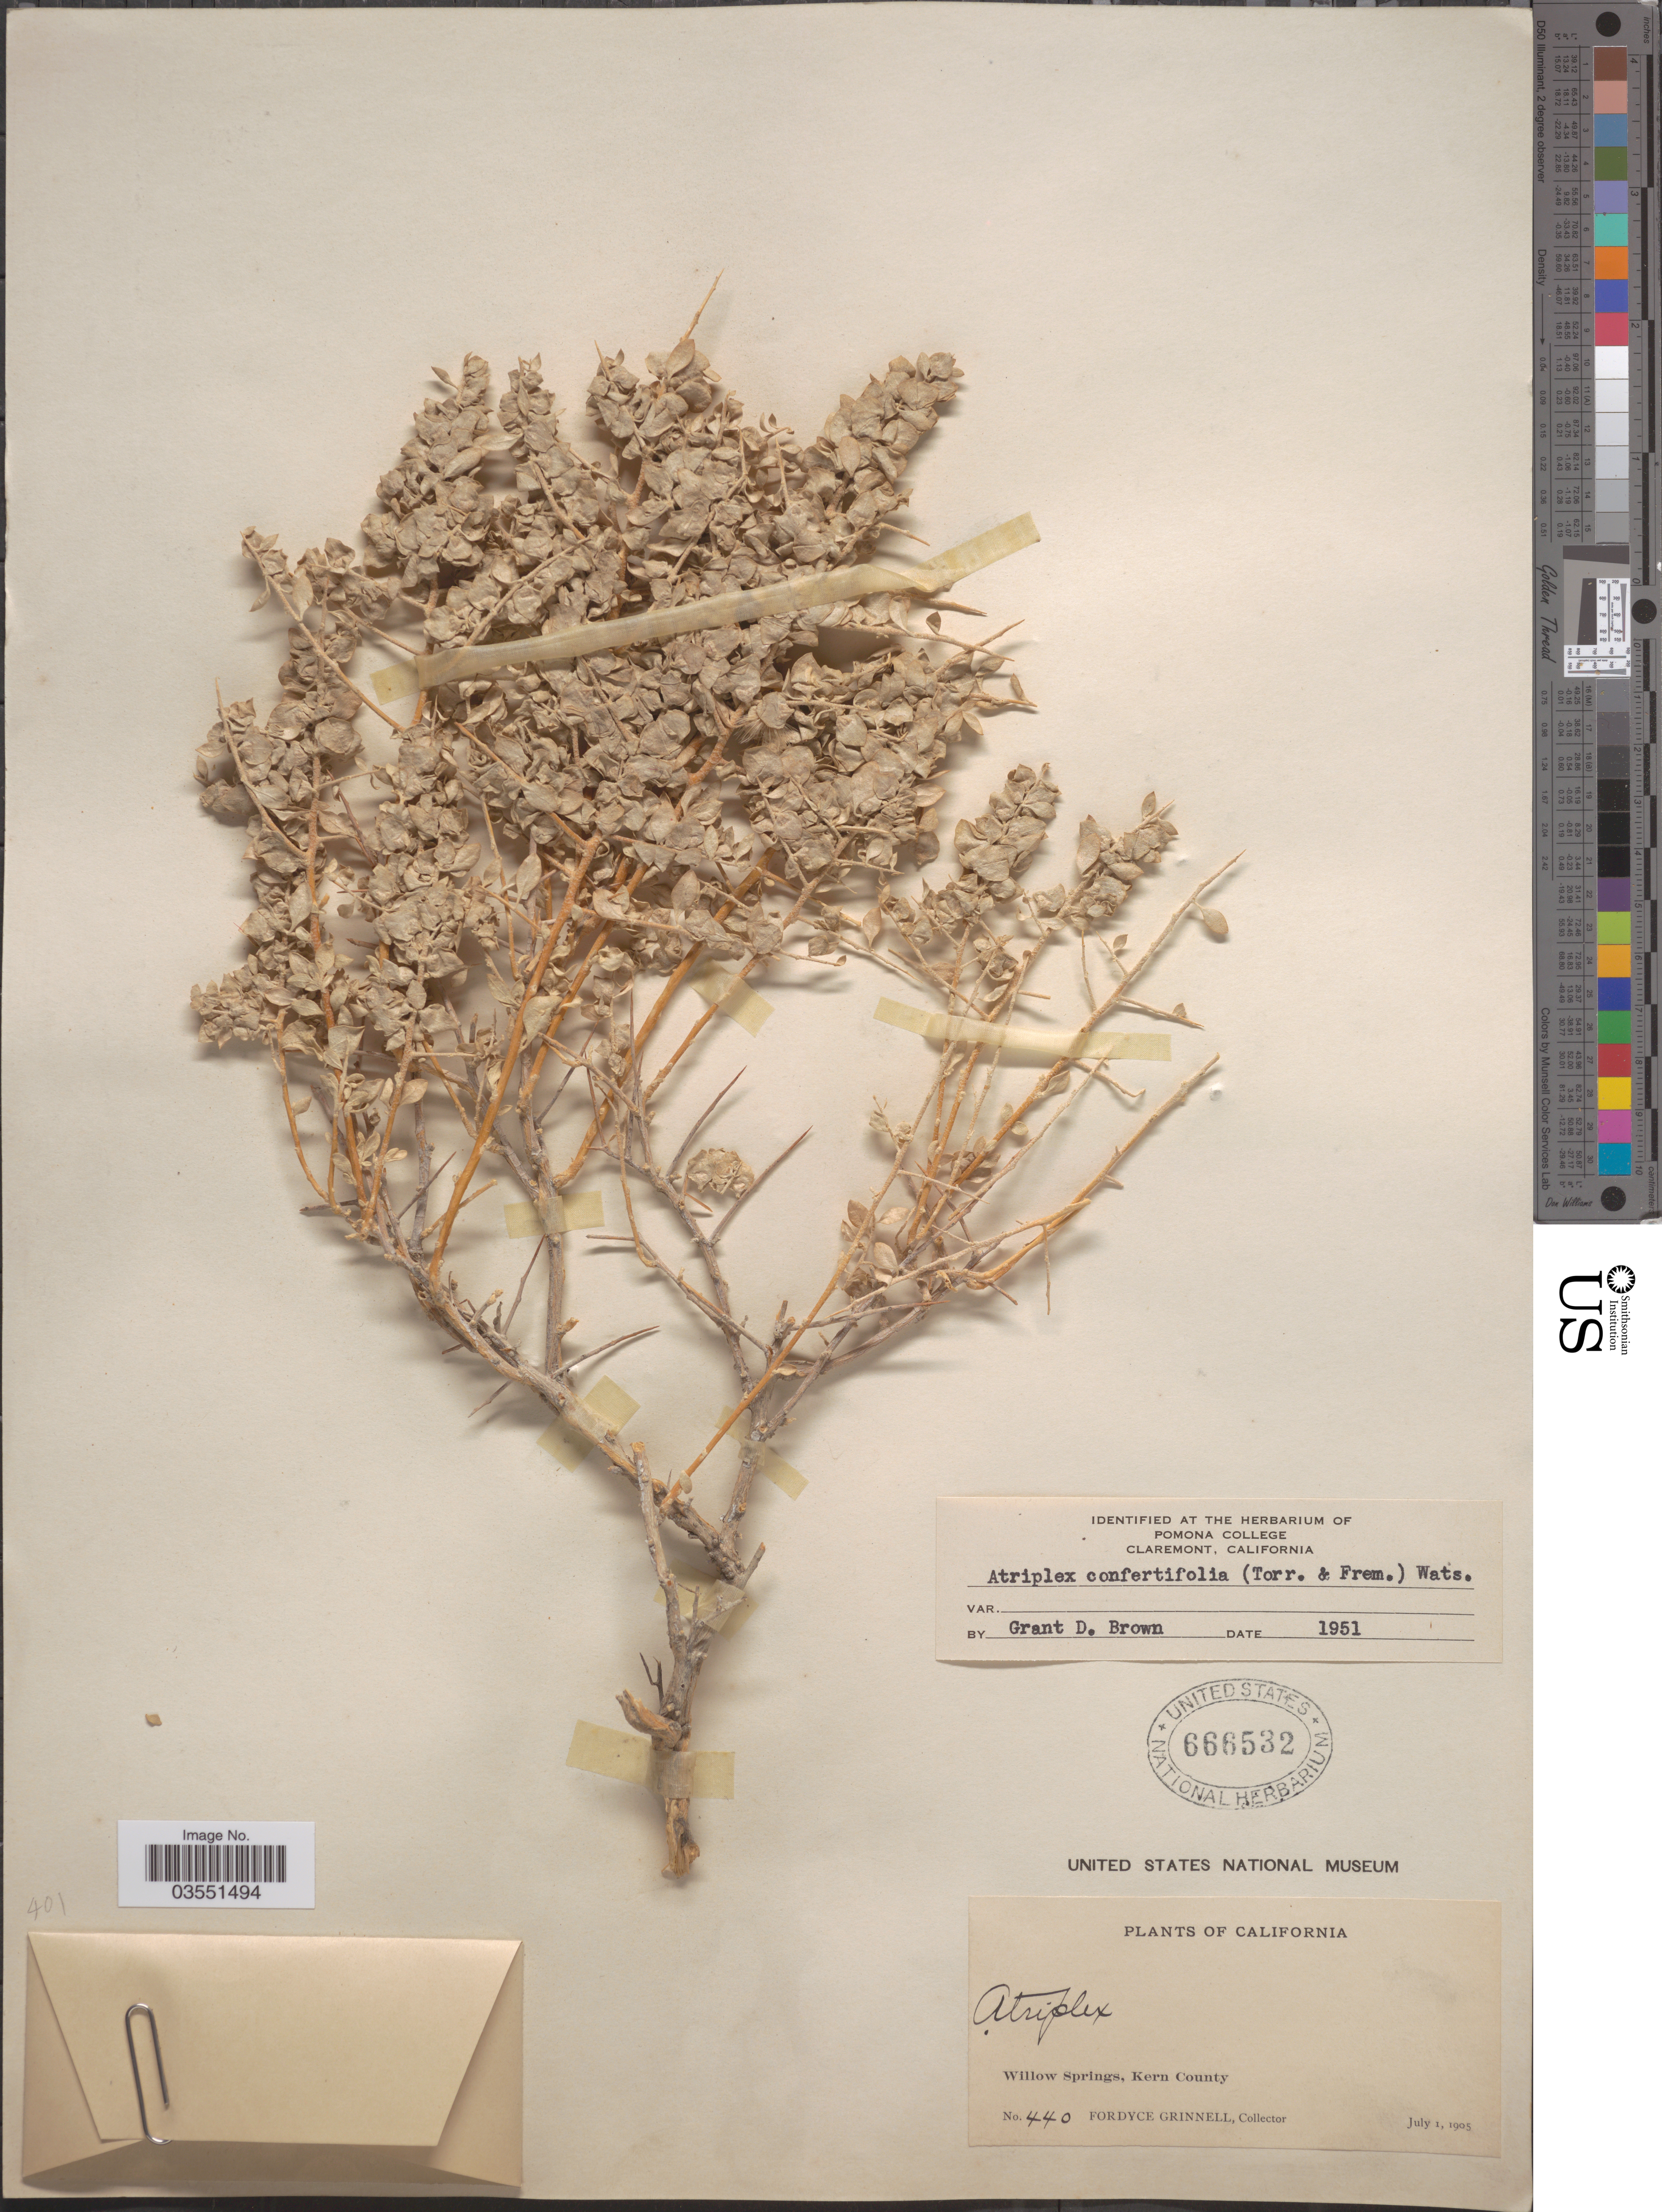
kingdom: Plantae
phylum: Tracheophyta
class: Magnoliopsida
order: Caryophyllales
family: Amaranthaceae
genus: Atriplex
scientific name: Atriplex confertifolia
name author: (Torr. & Frém.) S. Watson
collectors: F. Grinnell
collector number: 440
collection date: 1905-07-01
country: United States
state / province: California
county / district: Kern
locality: Willow Springs, Kern County.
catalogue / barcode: US 666532